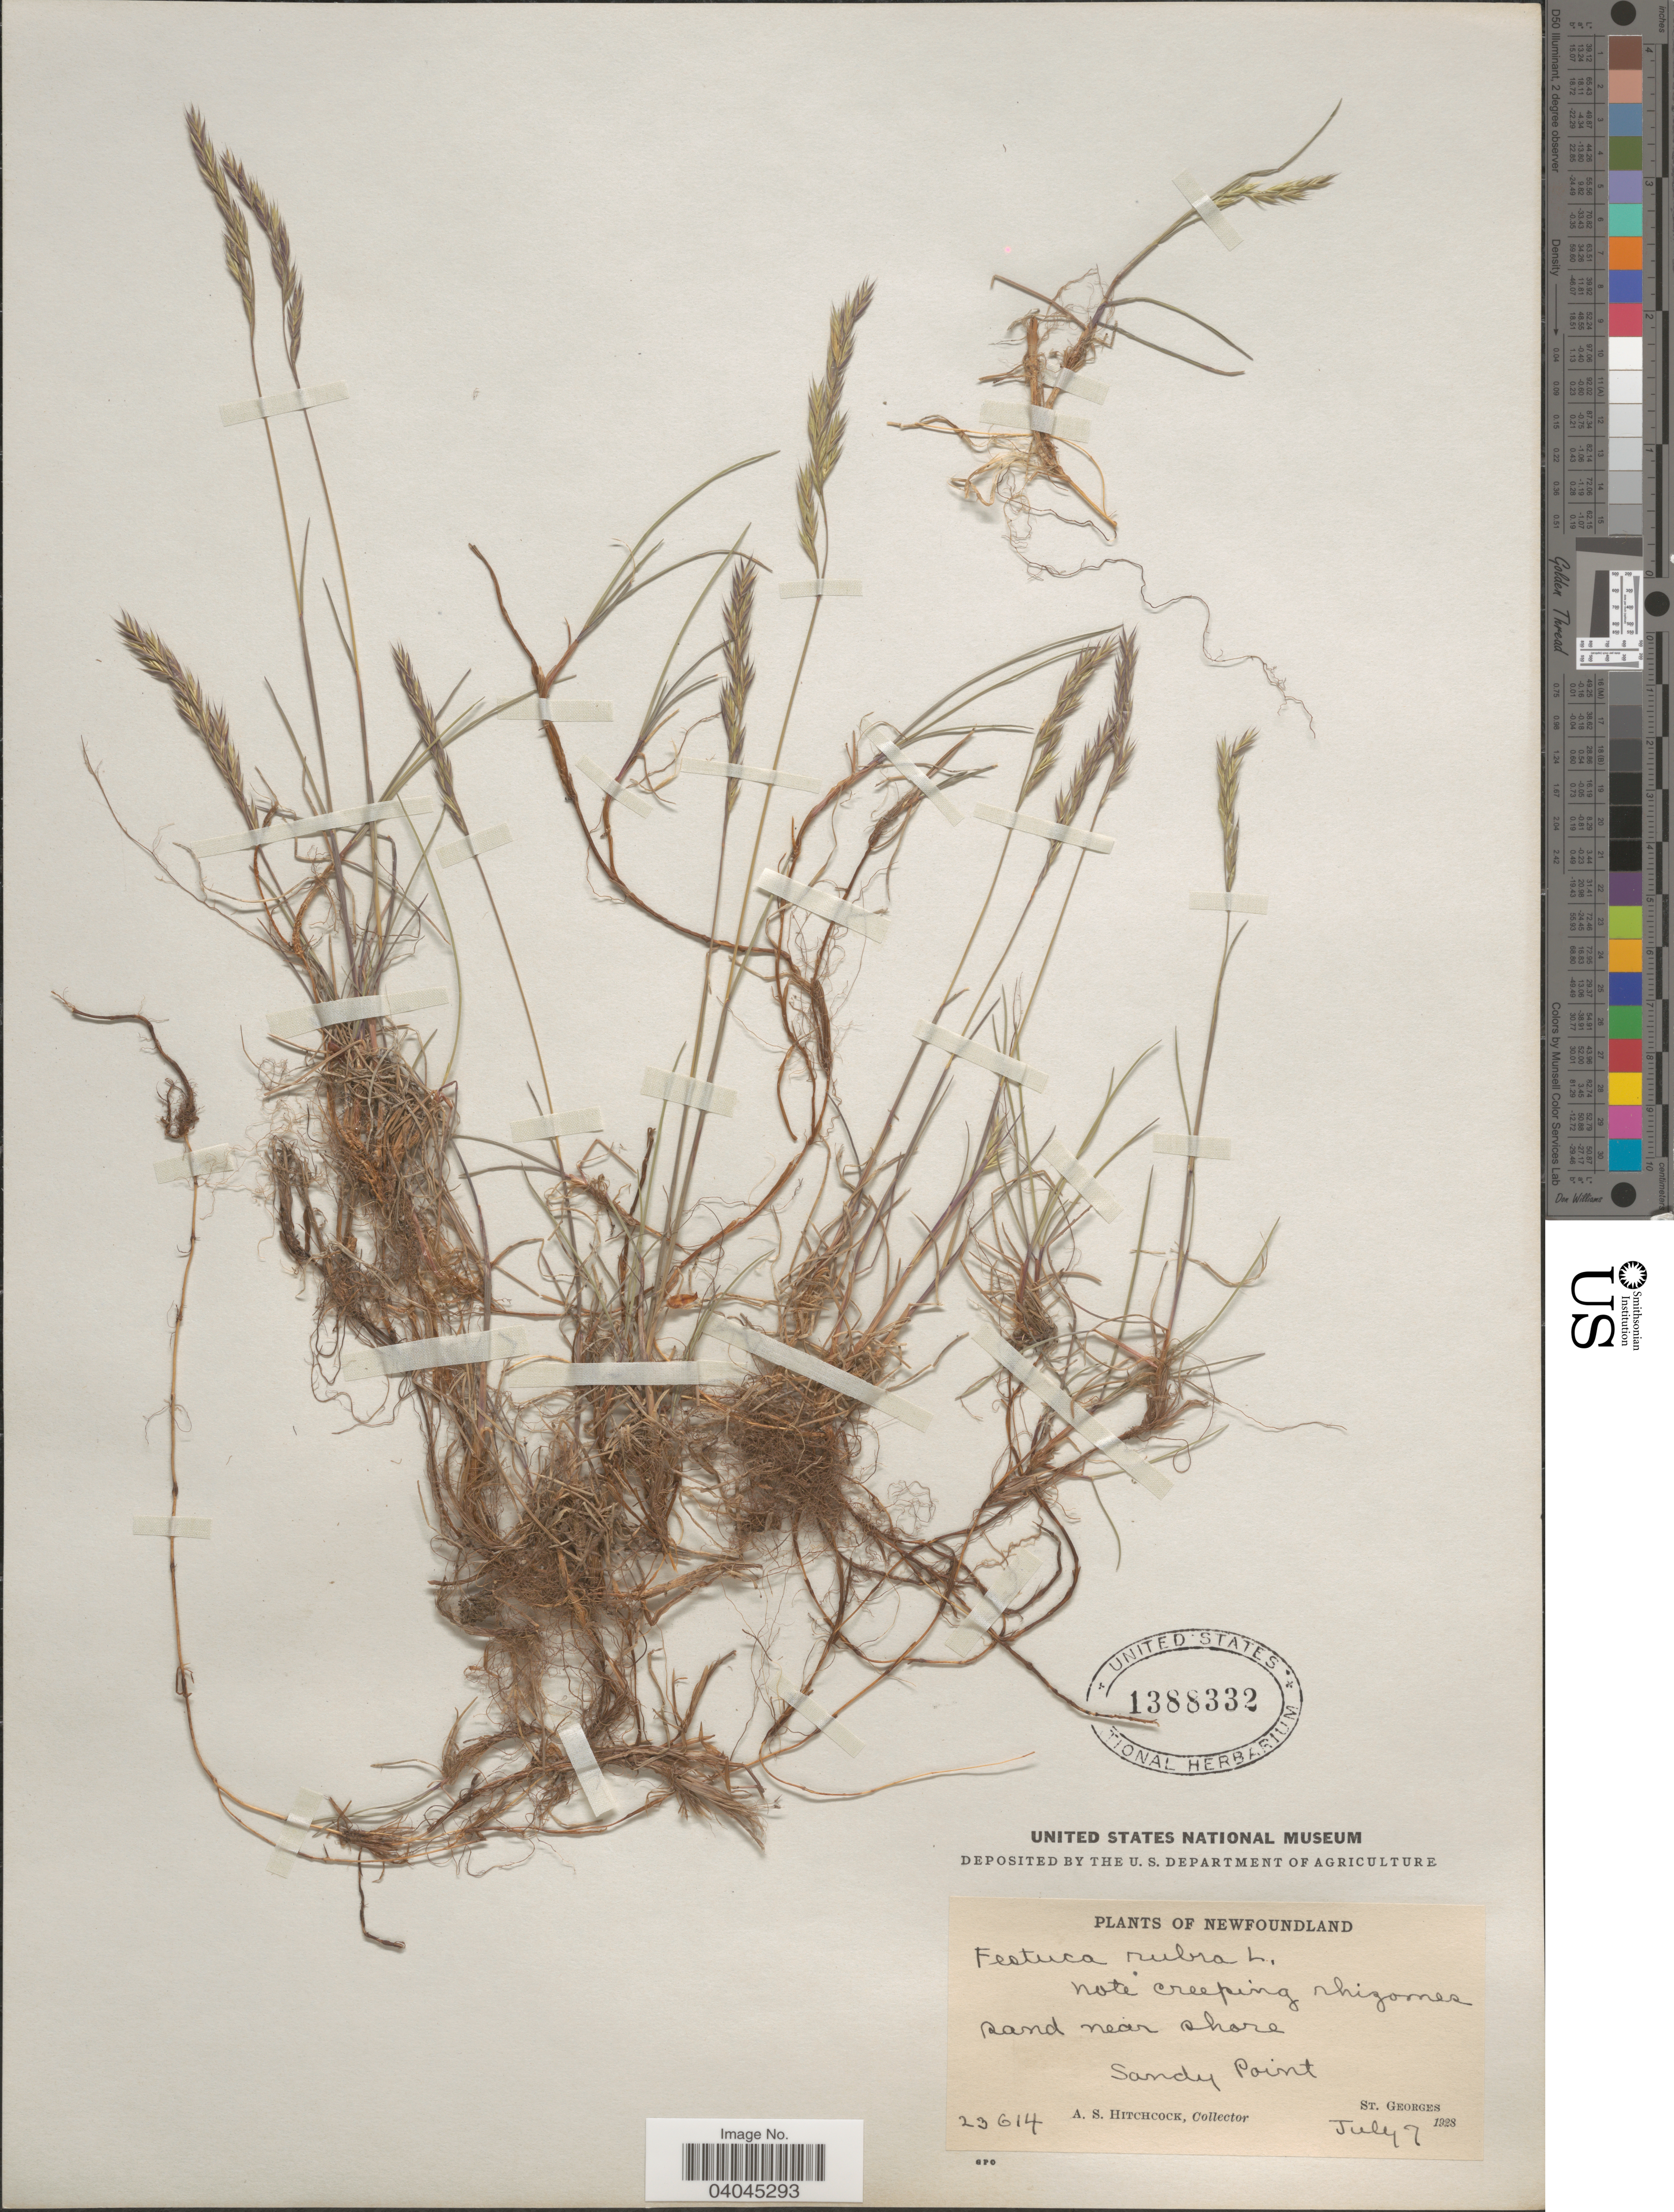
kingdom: Plantae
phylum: Tracheophyta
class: Liliopsida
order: Poales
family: Poaceae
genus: Festuca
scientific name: Festuca rubra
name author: L.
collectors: A. S. Hitchcock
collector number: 23614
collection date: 1928-07-07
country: Canada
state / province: Newfoundland and Labrador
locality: Near shore, Sandy Point, St. Georges.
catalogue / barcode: US 1388332